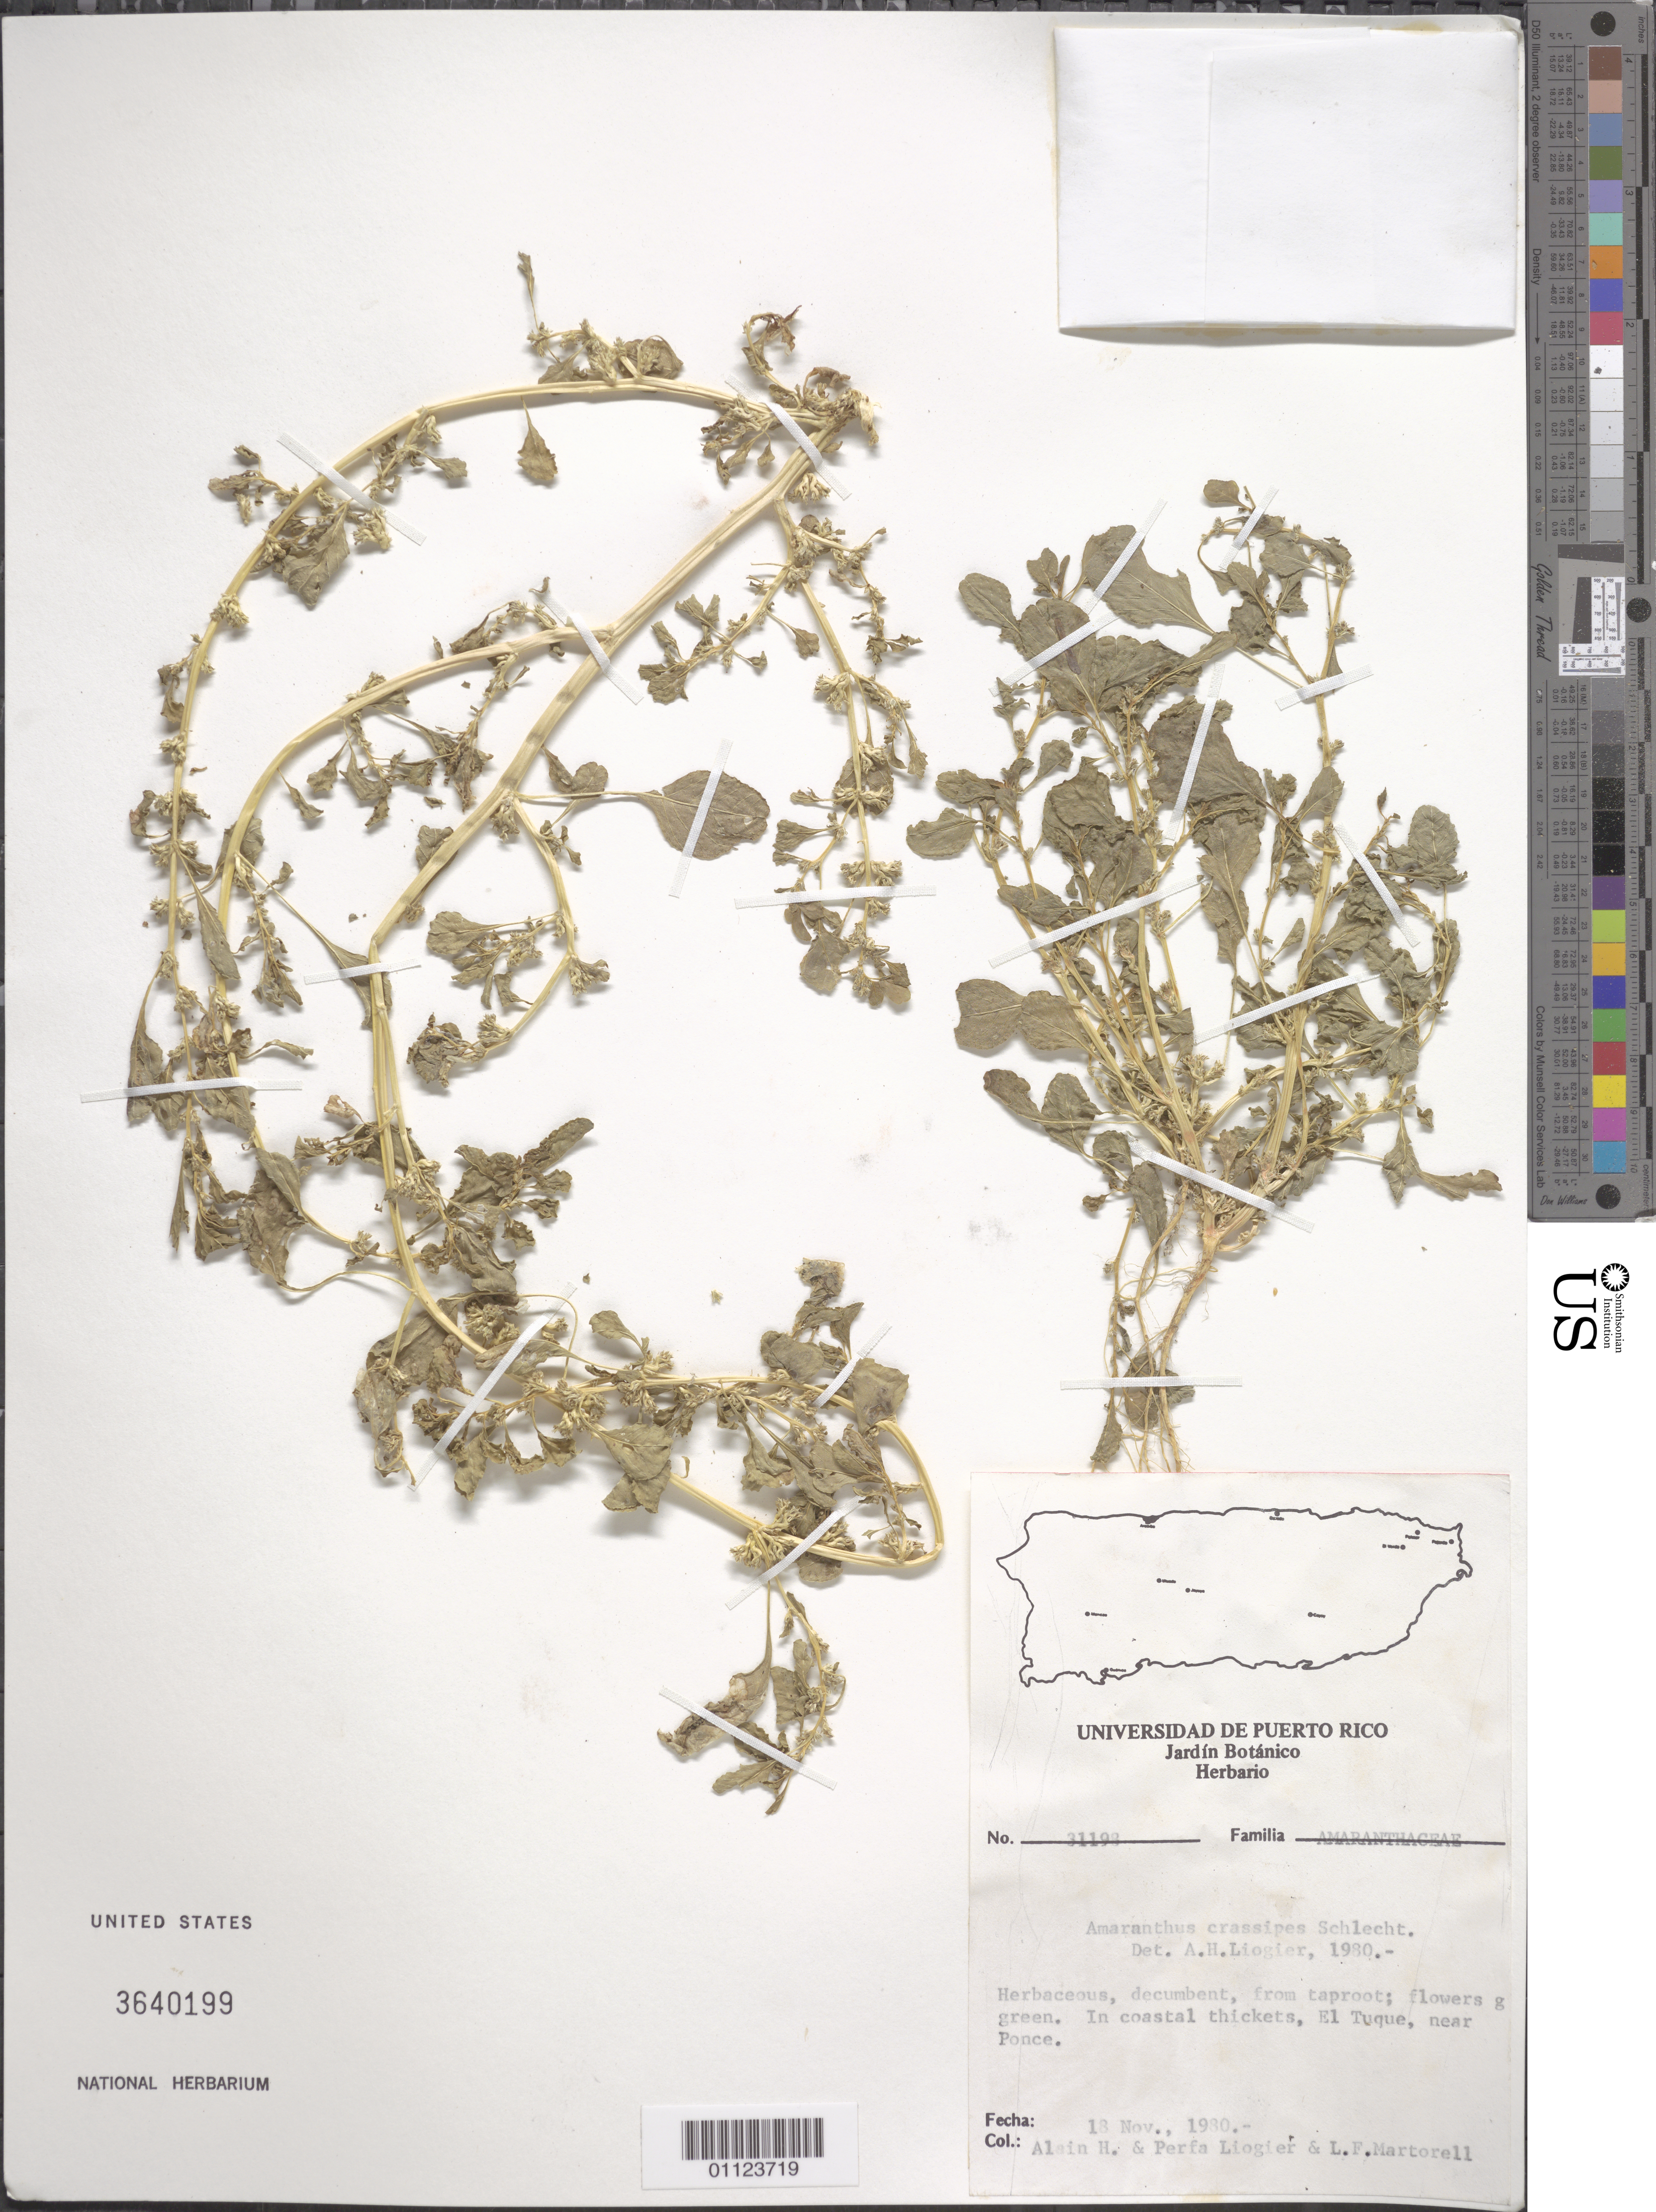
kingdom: Plantae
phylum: Tracheophyta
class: Magnoliopsida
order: Caryophyllales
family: Amaranthaceae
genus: Amaranthus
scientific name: Amaranthus crassipes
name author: Schltdl.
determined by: Liogier, Alain H.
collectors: A. H. Liogier, M. P. Liogier & L. Martorell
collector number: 31198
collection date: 1980-11-18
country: Puerto Rico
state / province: Ponce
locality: El Tuque, near Ponce.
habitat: In coastal thickets.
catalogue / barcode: US 3640199